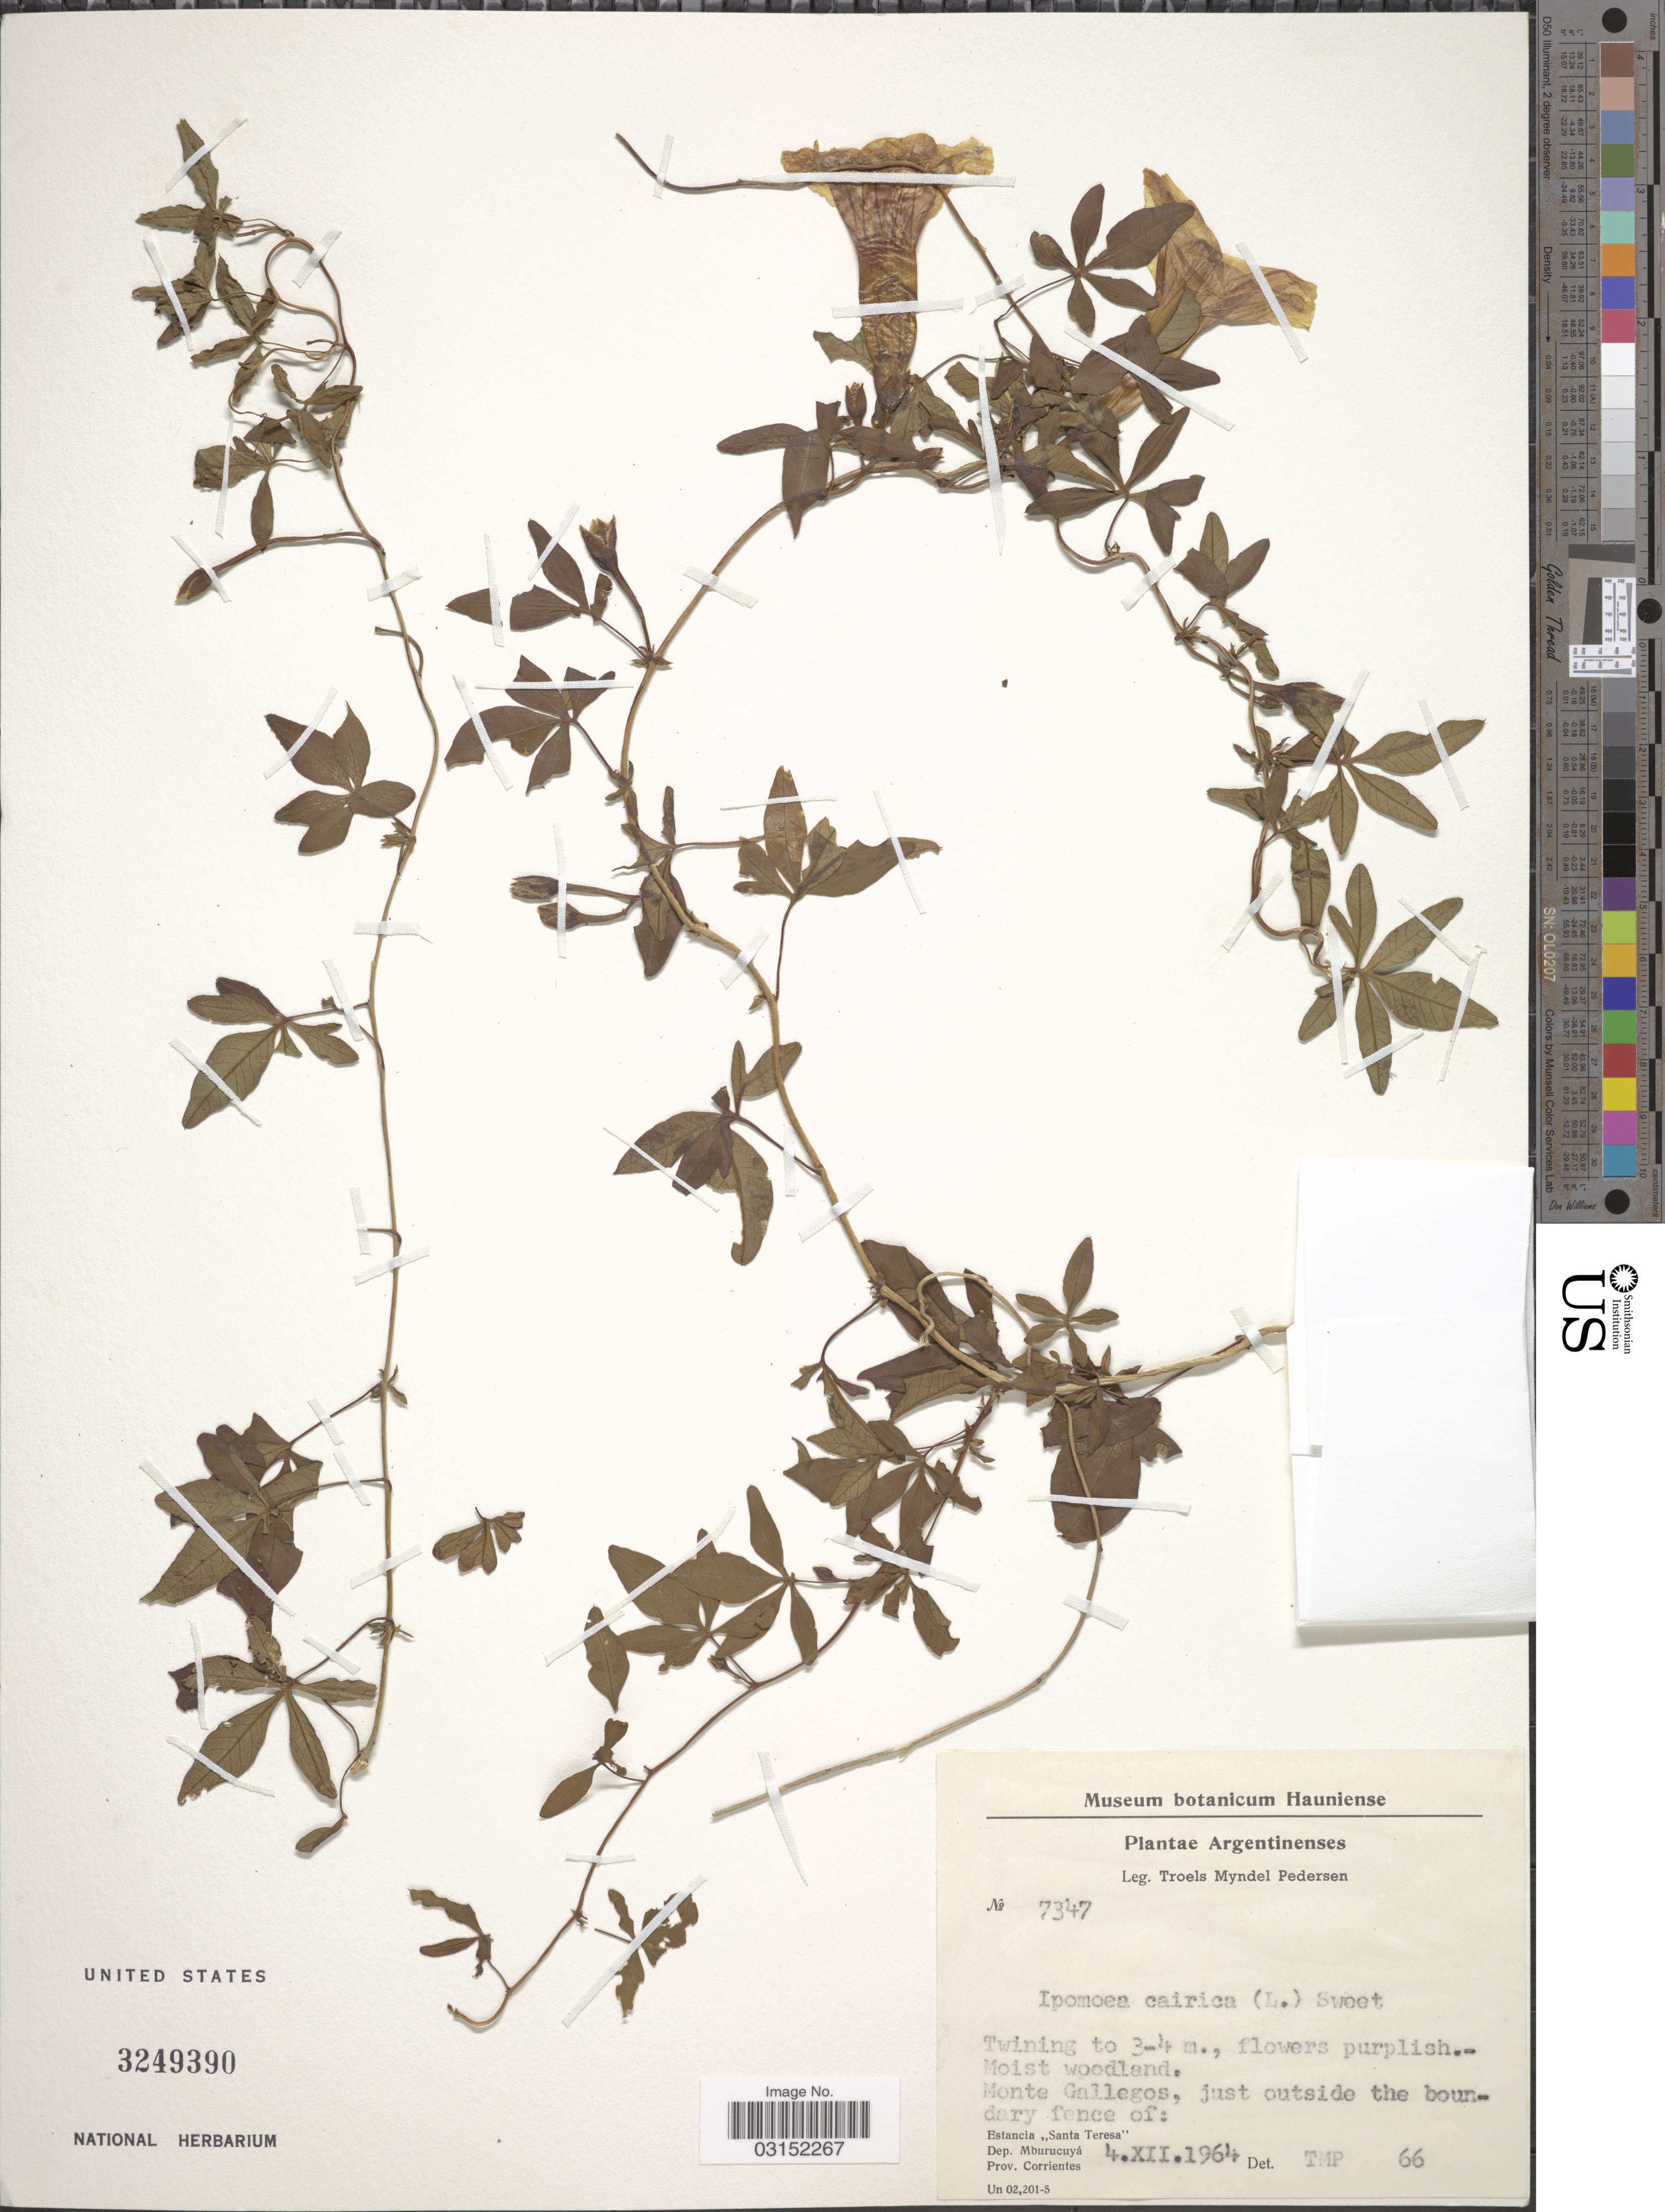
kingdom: Plantae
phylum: Tracheophyta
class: Magnoliopsida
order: Solanales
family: Convolvulaceae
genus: Ipomoea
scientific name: Ipomoea cairica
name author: (L.) Sweet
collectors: T. Pederson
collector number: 7347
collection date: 1964-12-04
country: Argentina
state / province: Corrientes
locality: Monte Gallegos, just outside the boundary fence of: Estancia "Santa Teresa", Dep. Mburucuyá, Prov. Corrientes.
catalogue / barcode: US 3249390